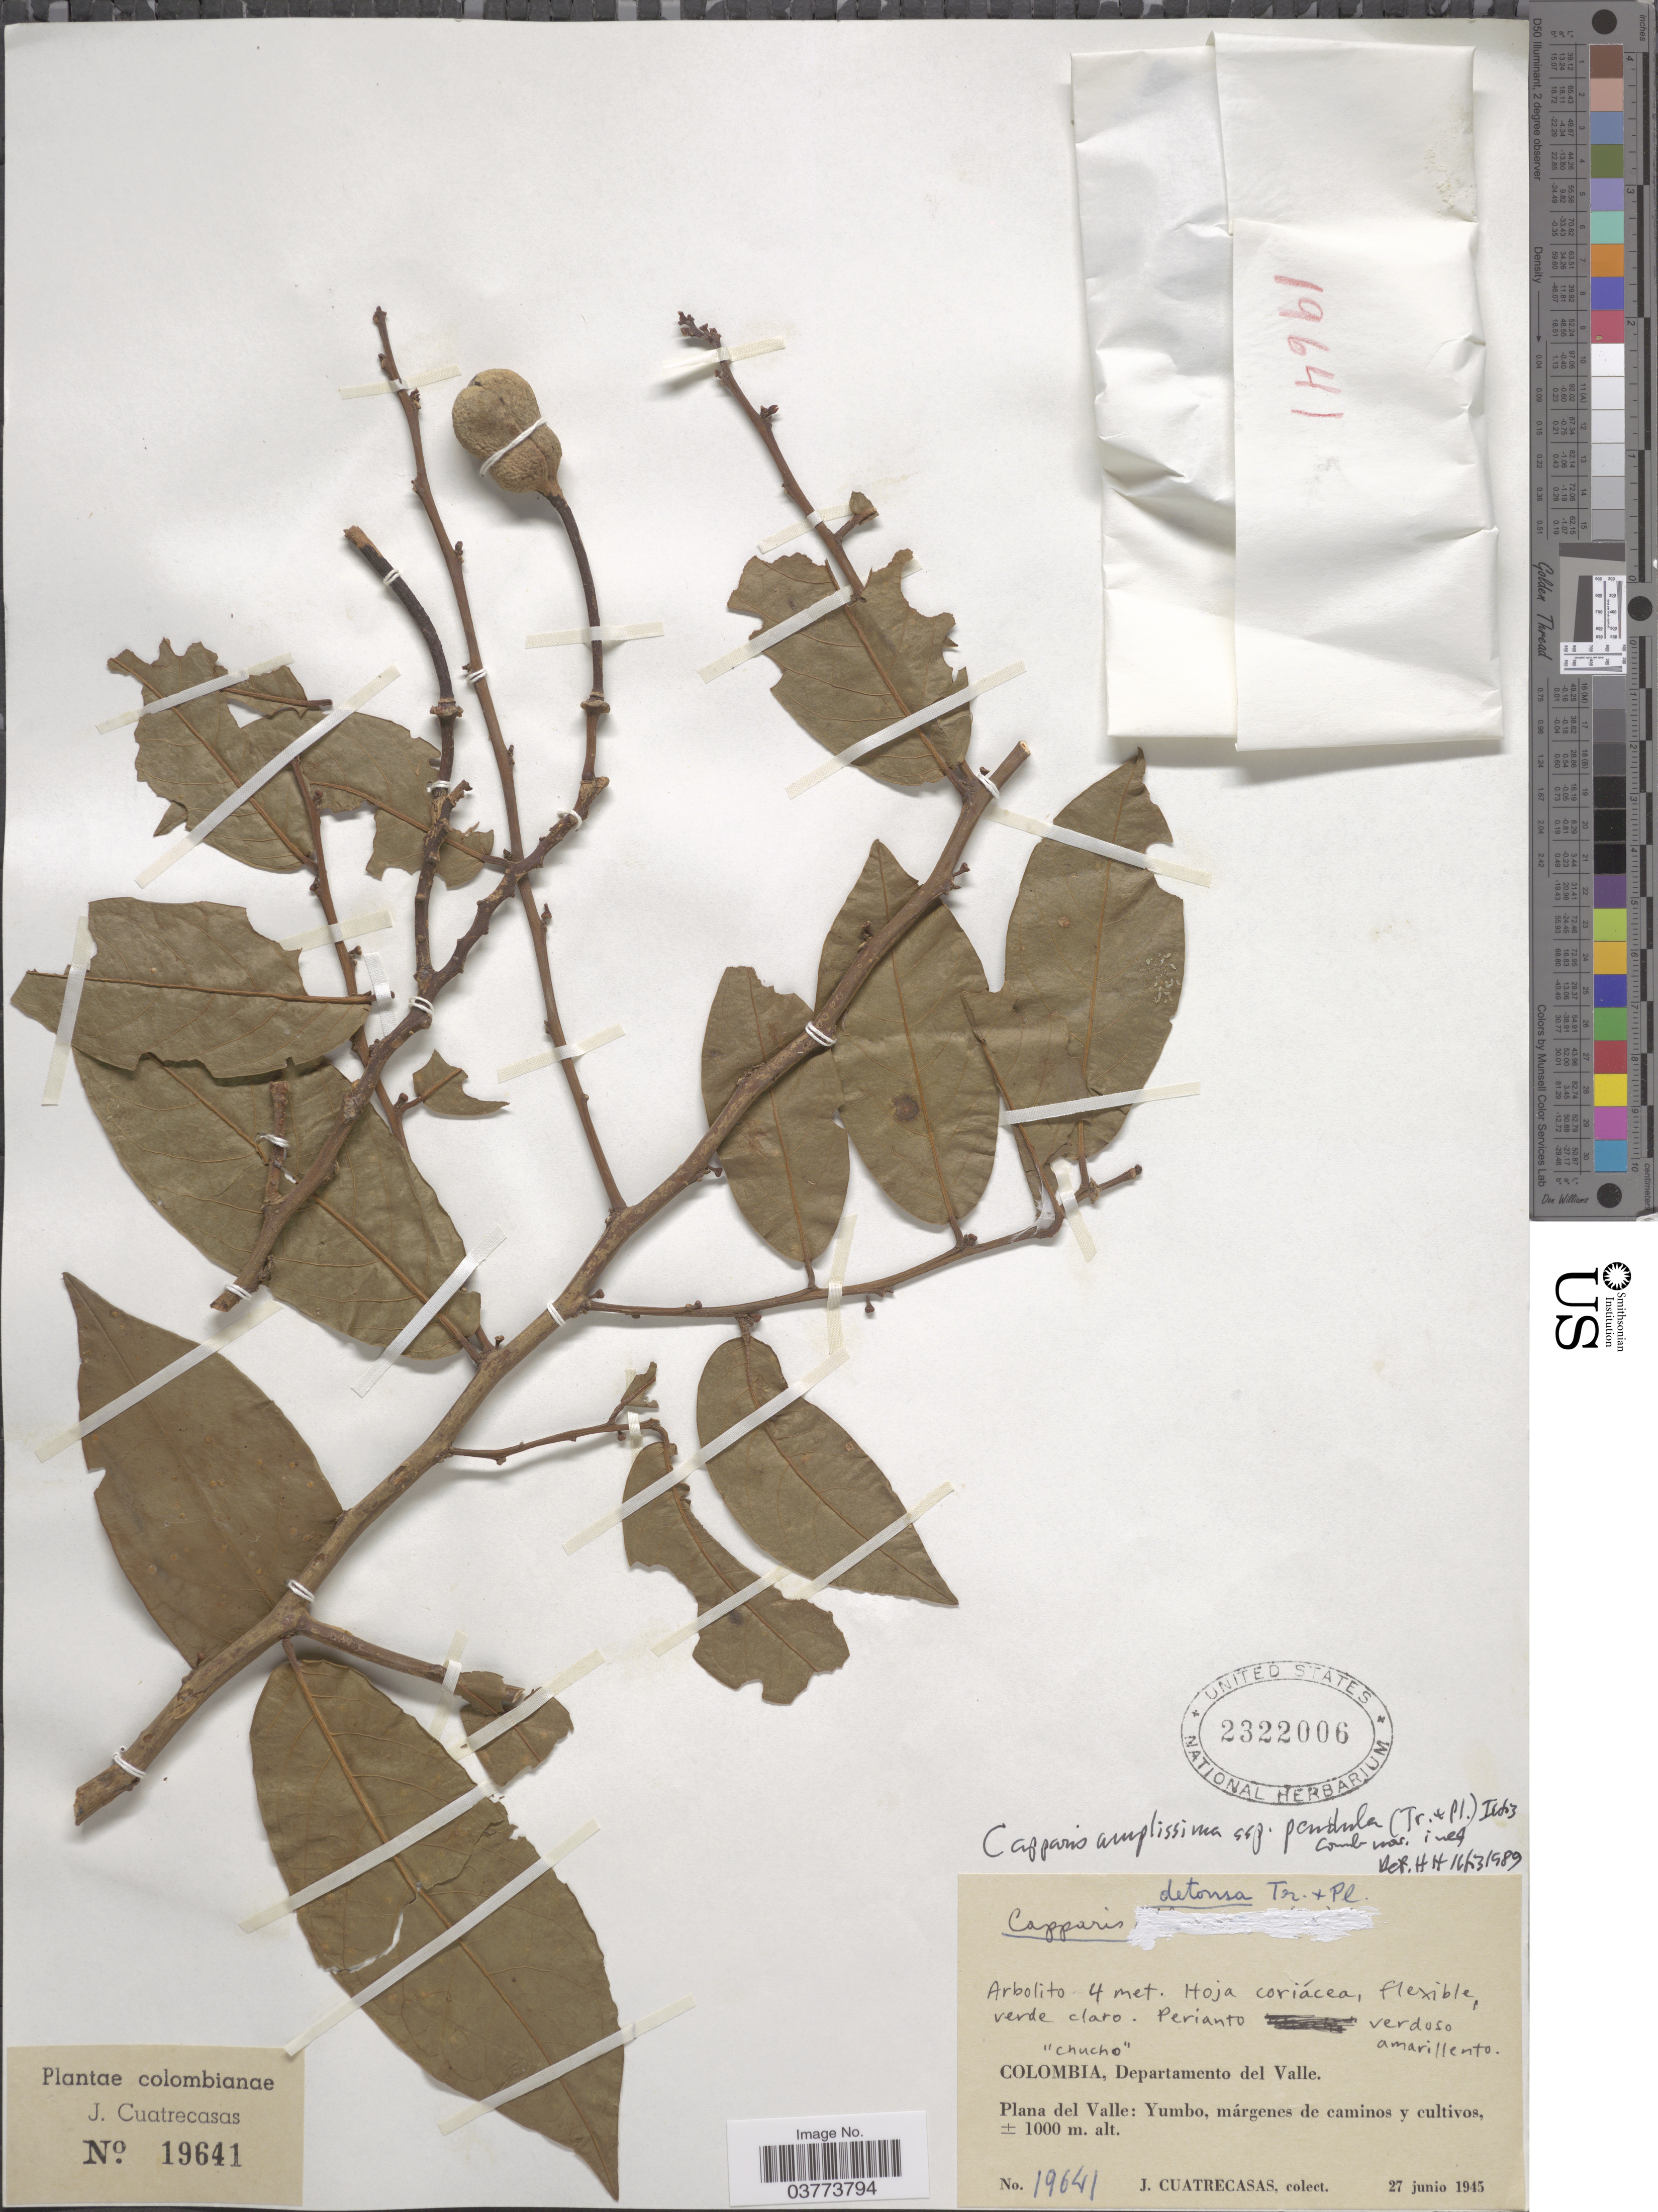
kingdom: Plantae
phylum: Tracheophyta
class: Magnoliopsida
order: Brassicales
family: Capparaceae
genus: Cynophalla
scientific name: Cynophalla amplissima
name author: (Lam.) Iltis & Cornejo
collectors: J. Cuatrecasas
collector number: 19641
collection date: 1945-06-27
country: Colombia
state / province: Valle del Cauca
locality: Departamento del Valle. Plana del Valle: Yumbo, márgenes de caminos y cultivos.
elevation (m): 1000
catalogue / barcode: US 2322006